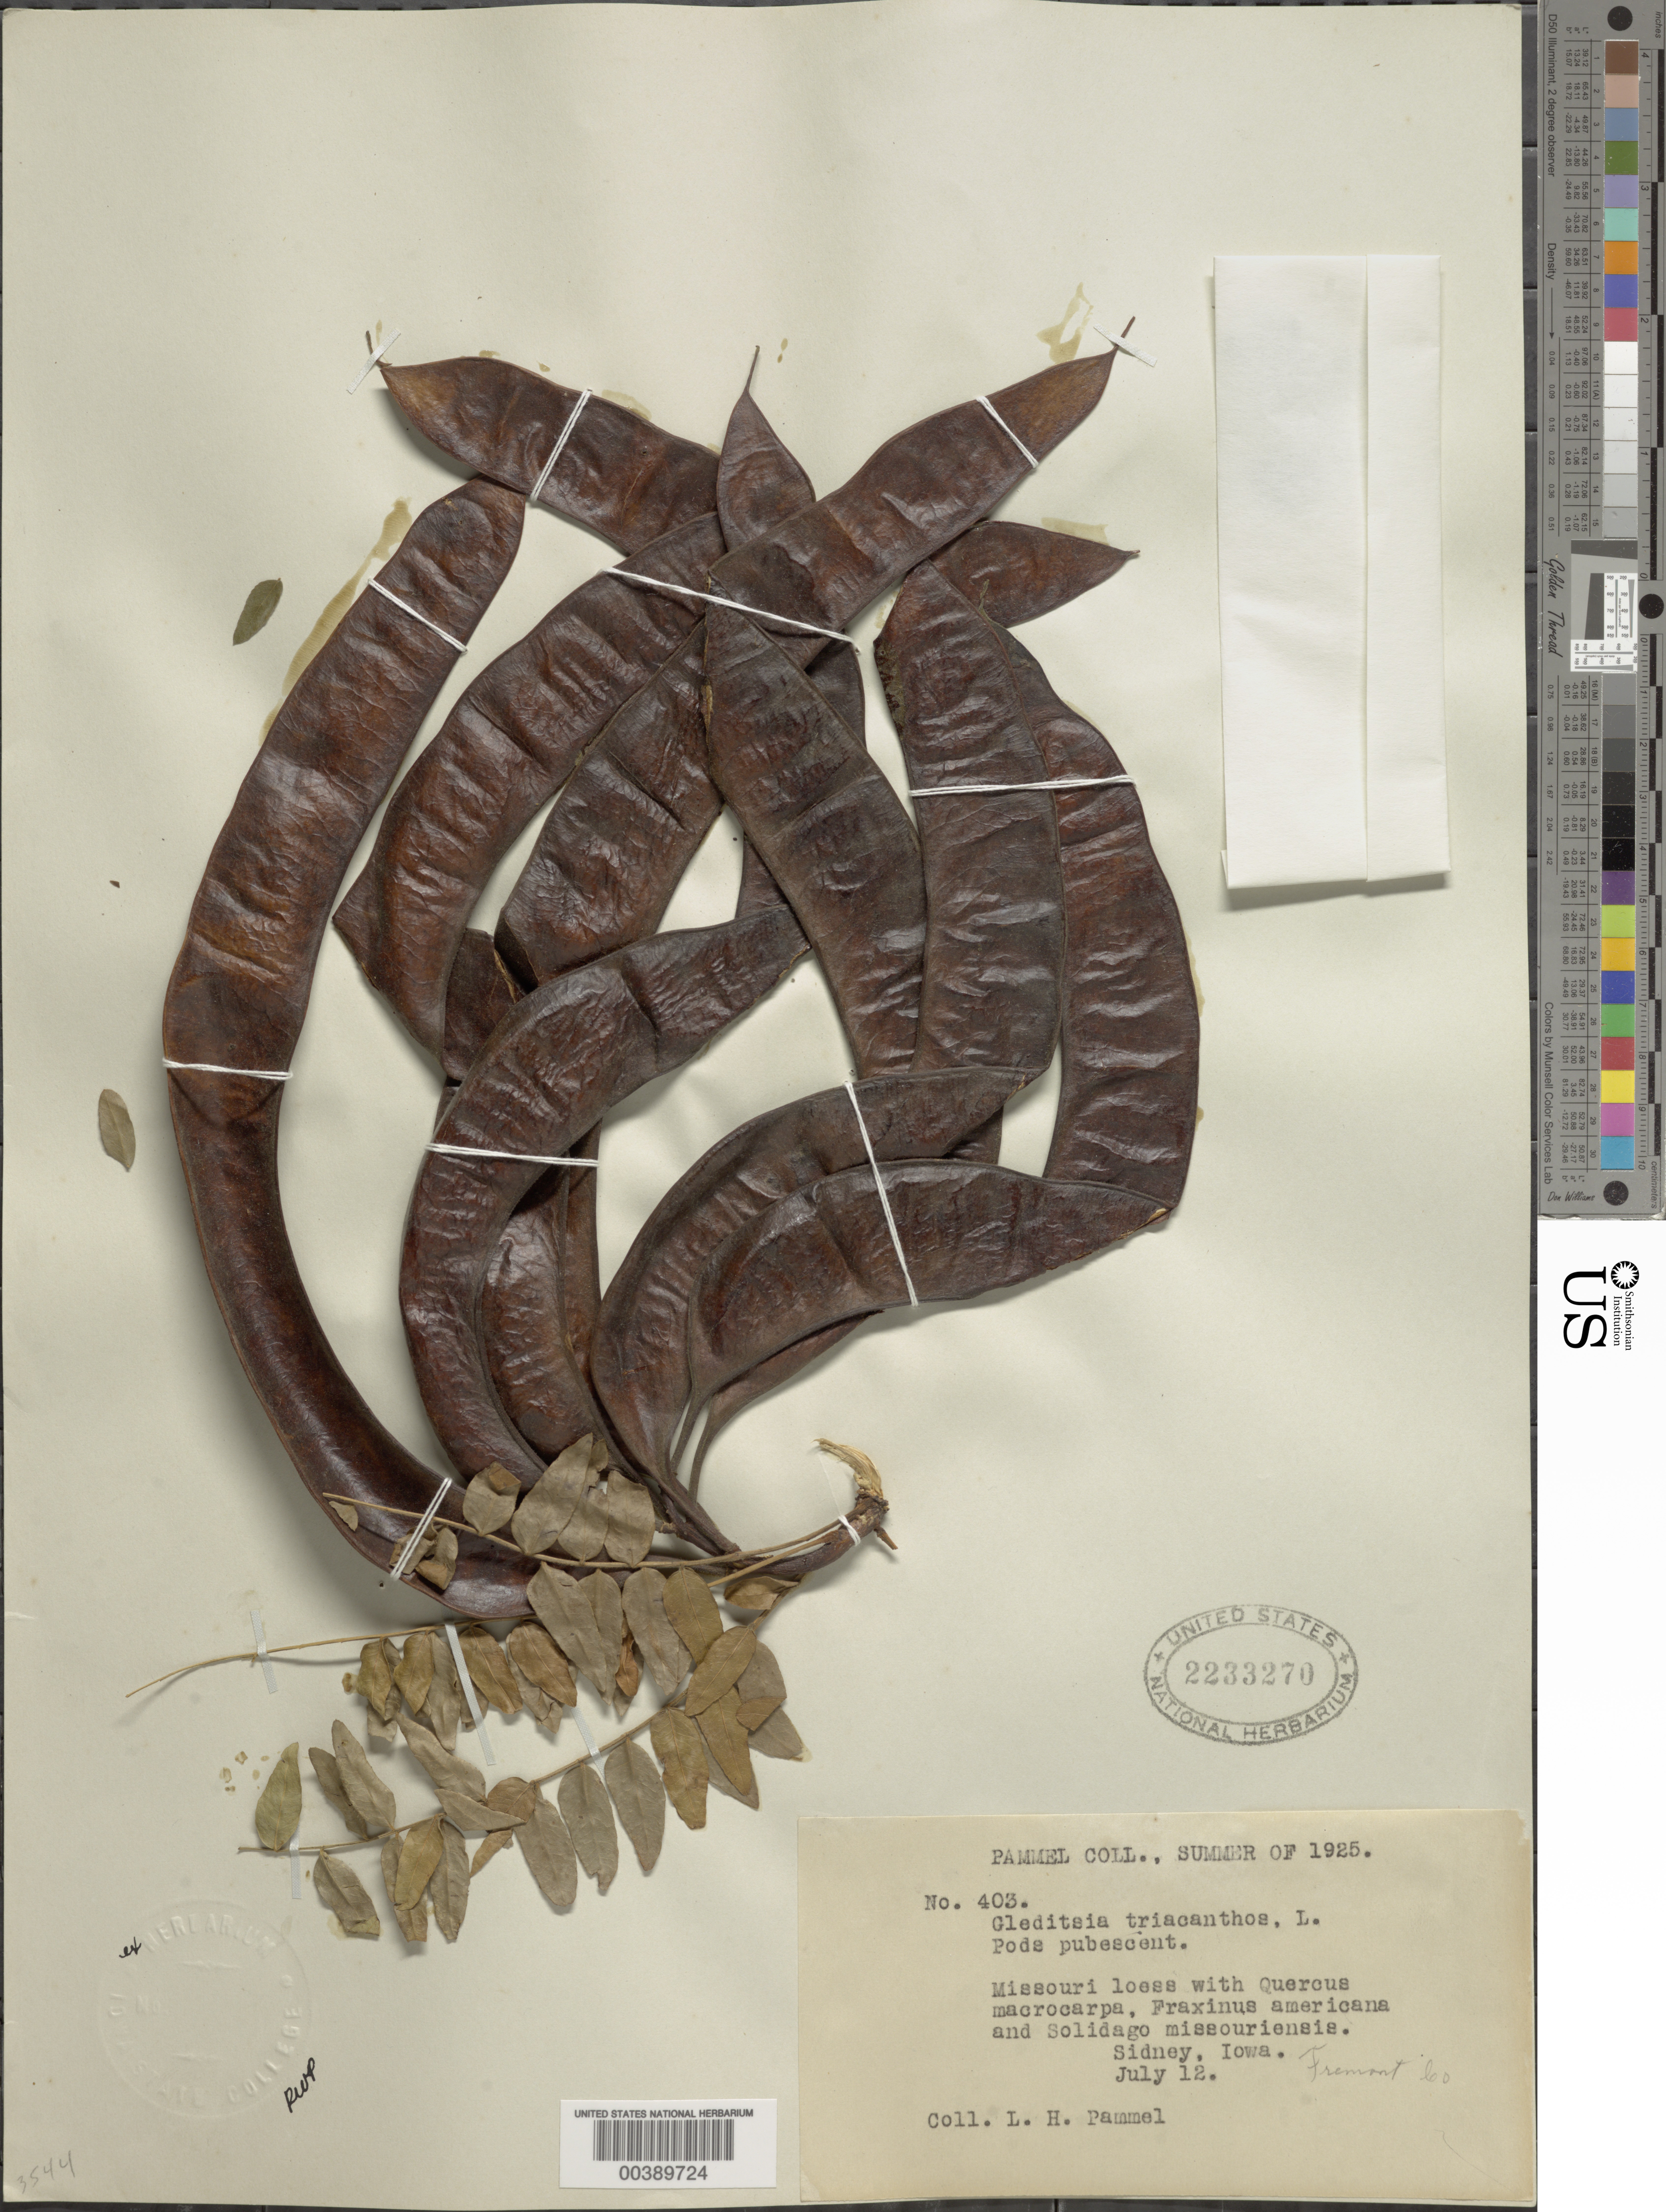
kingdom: Plantae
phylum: Tracheophyta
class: Magnoliopsida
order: Fabales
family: Fabaceae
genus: Gleditsia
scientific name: Gleditsia triacanthos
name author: L.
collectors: L. Pammel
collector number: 403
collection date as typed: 12 Jul 1925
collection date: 1925-07-12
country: United States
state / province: Iowa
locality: Sidney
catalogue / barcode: US 2233270